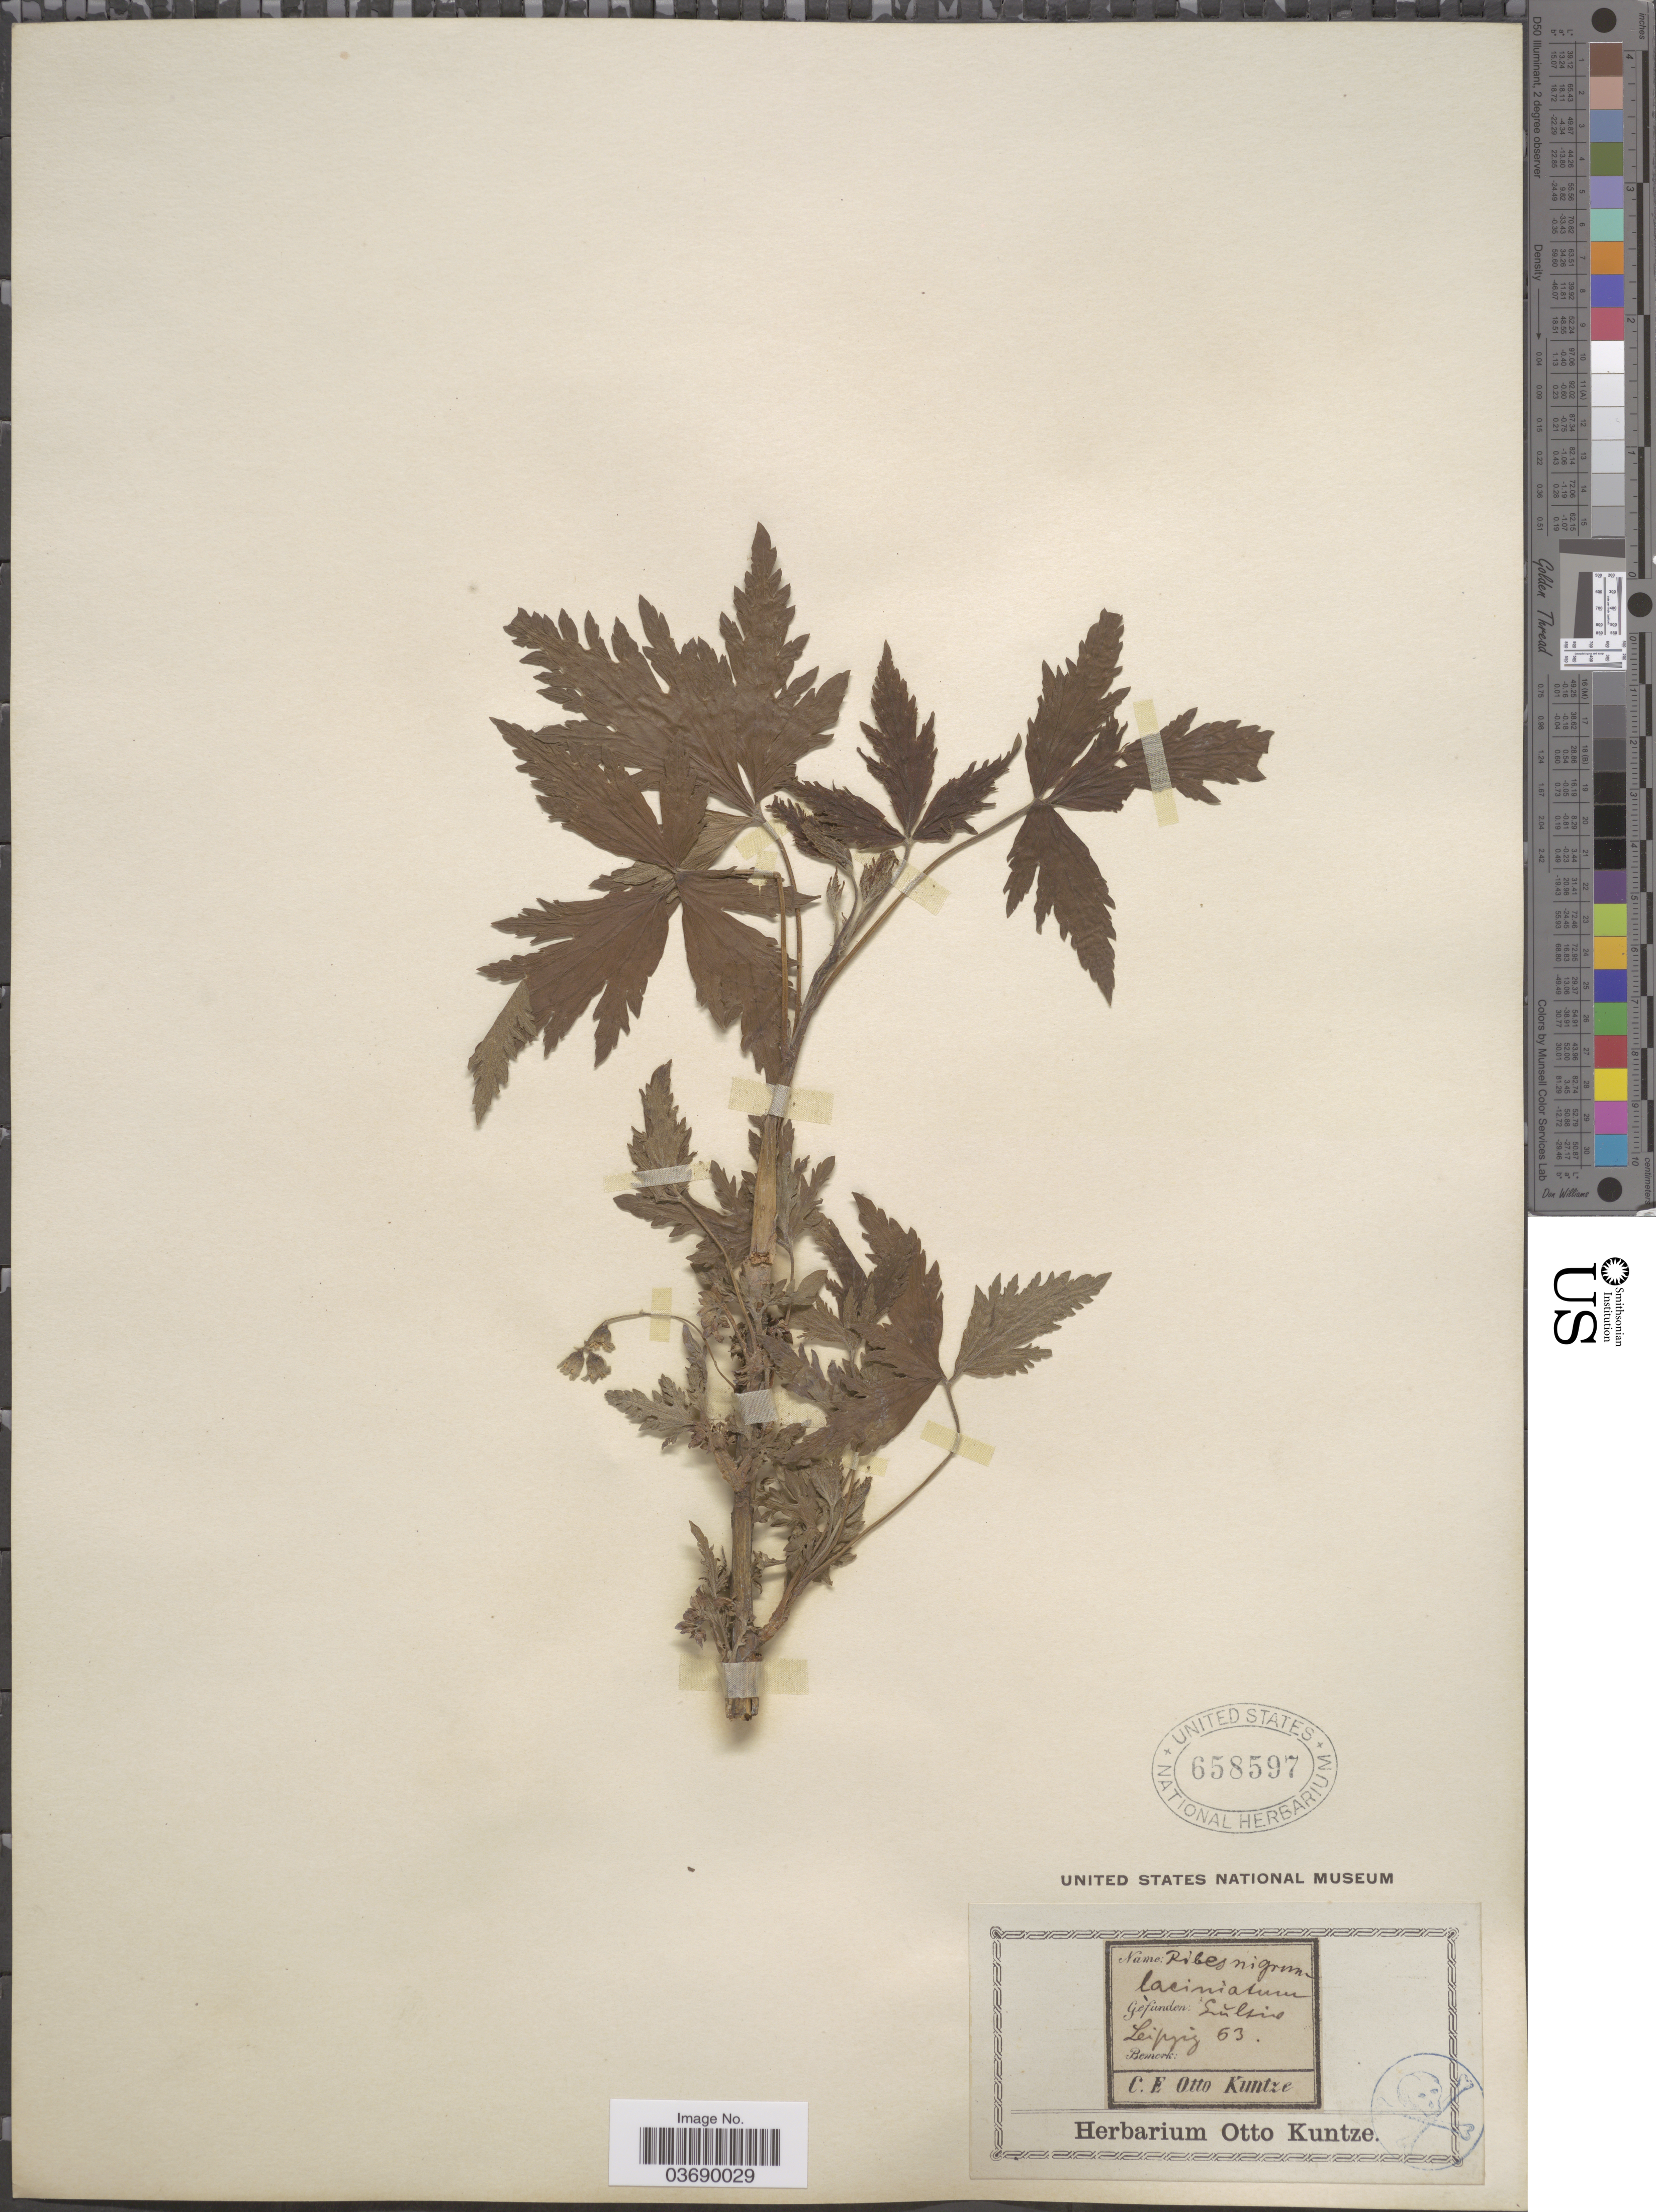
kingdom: Plantae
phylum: Tracheophyta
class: Magnoliopsida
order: Saxifragales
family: Grossulariaceae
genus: Ribes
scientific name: Ribes nigrum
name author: L.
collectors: C.E.O. Kuntze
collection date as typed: Transcribed d/m/y: //63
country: Germany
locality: Lŭlsine* Leipzig.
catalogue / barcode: US 658597